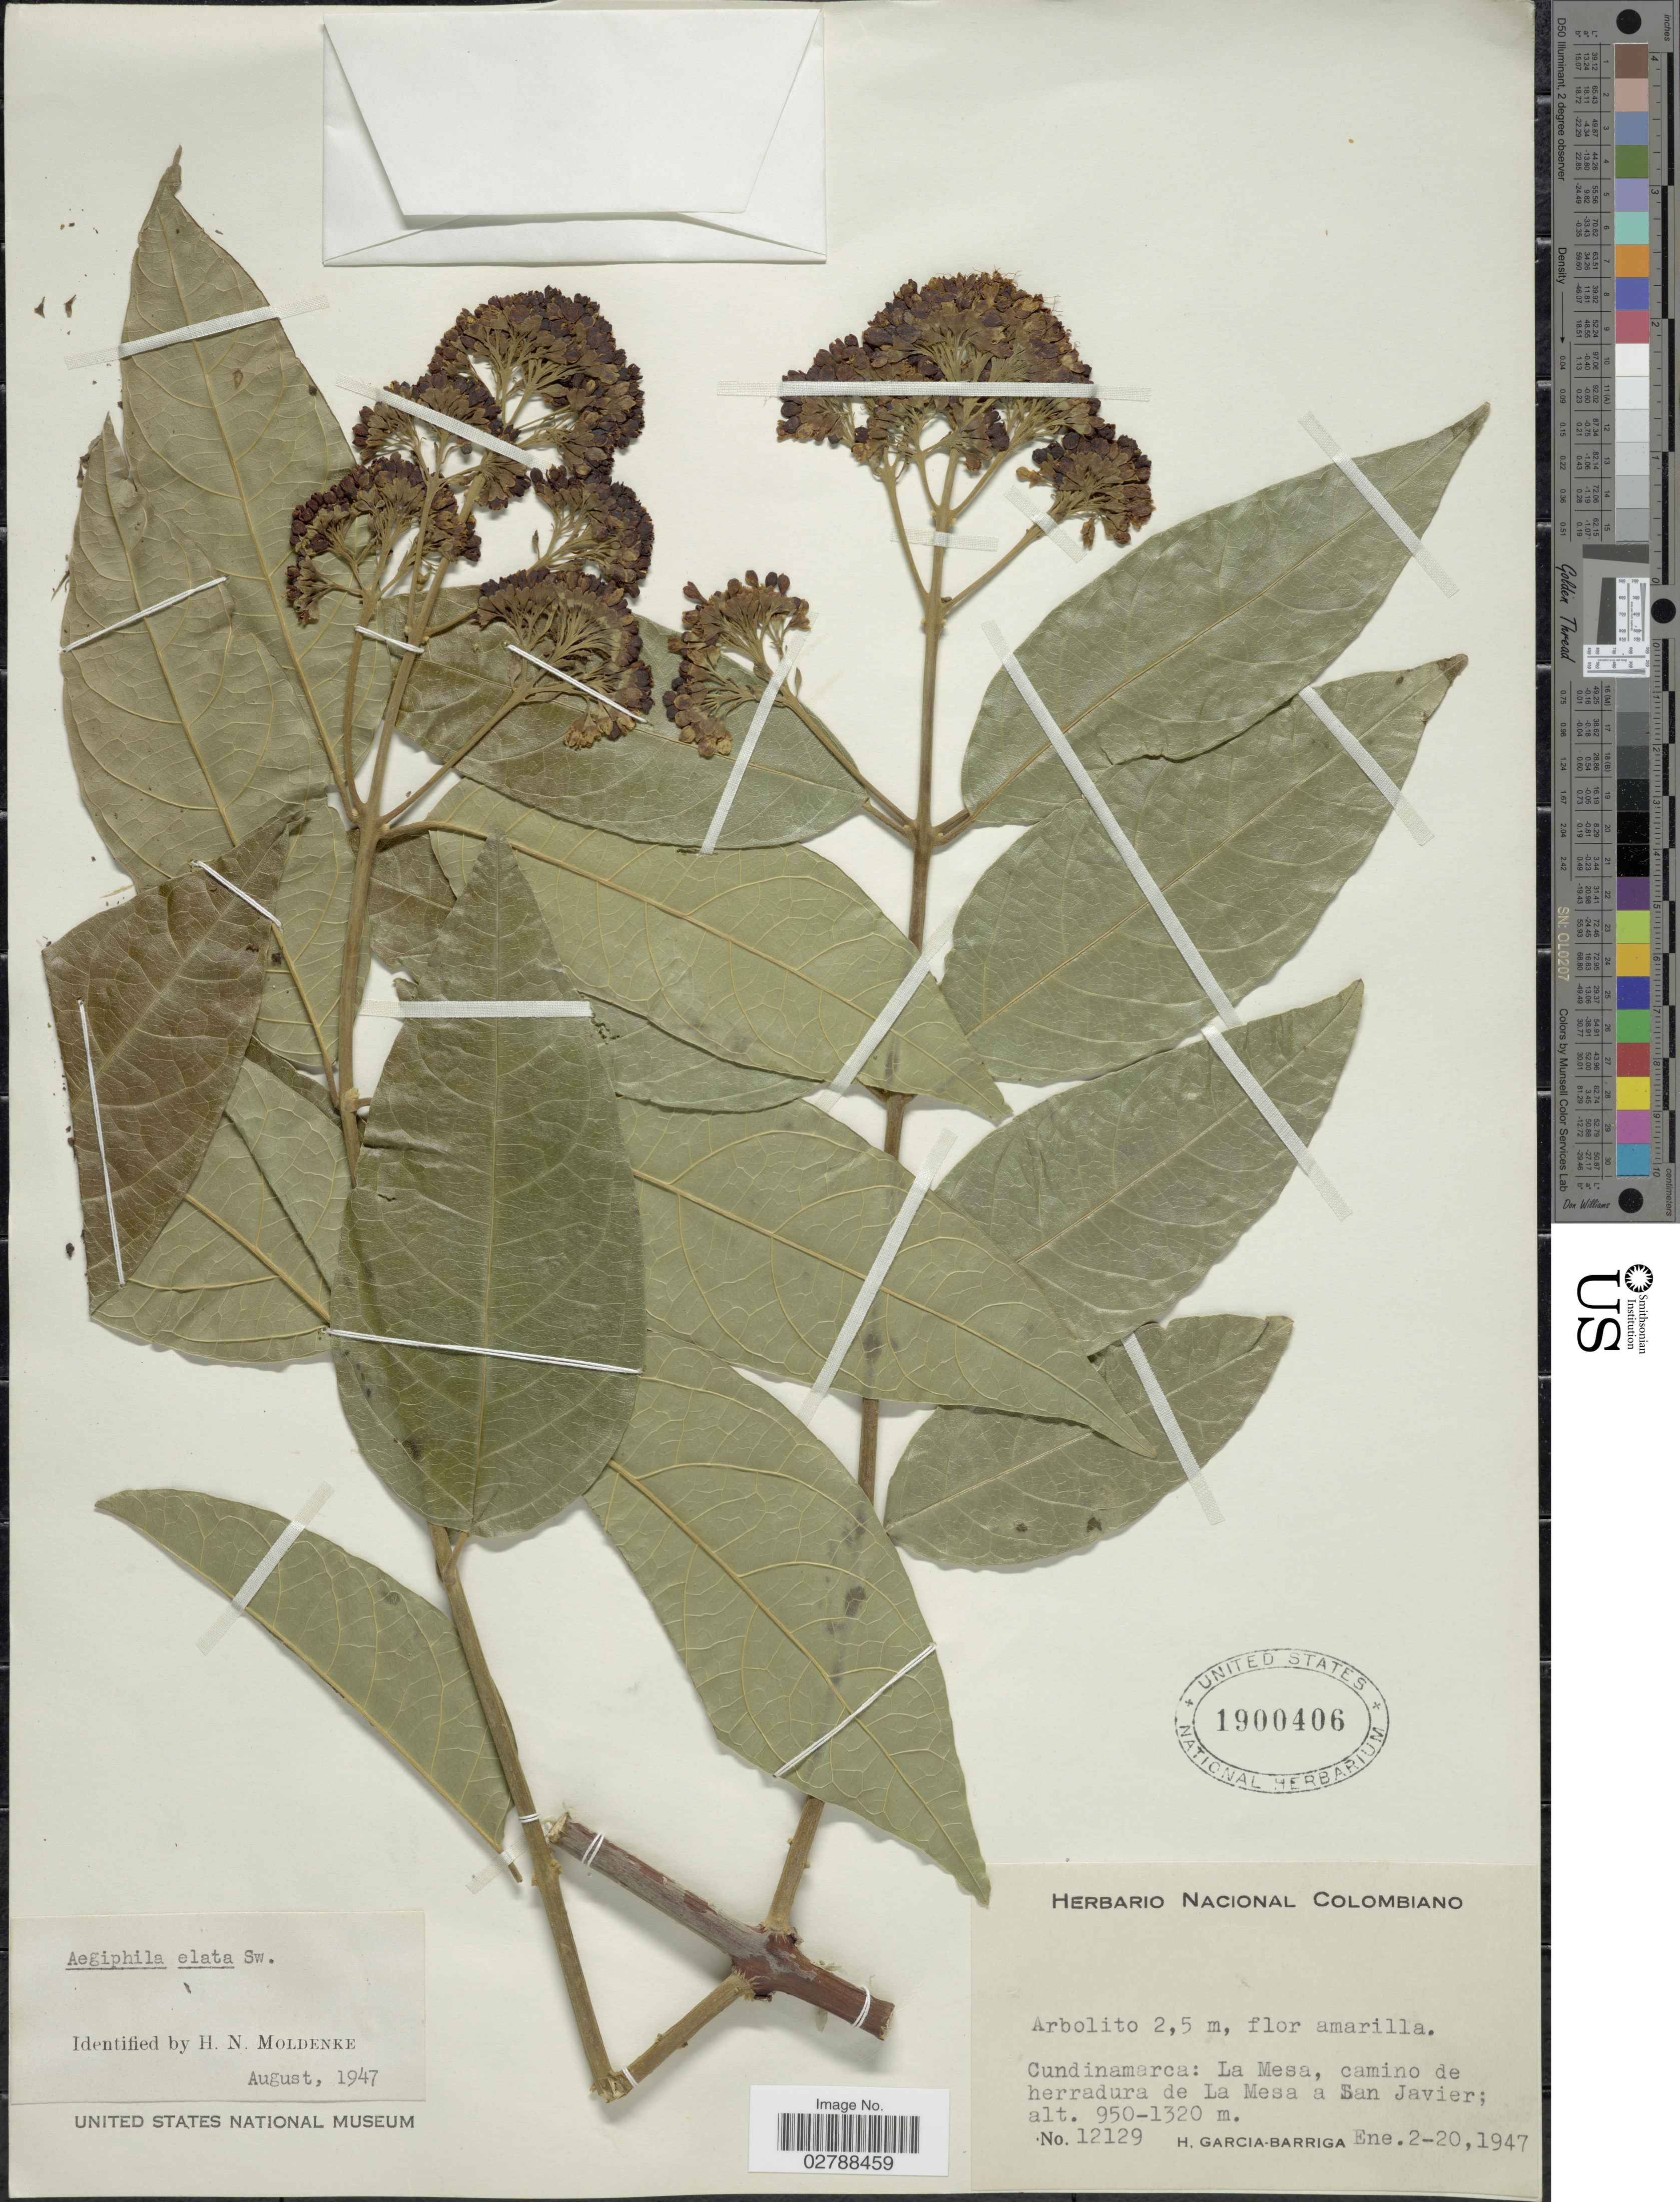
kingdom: Plantae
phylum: Tracheophyta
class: Magnoliopsida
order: Lamiales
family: Lamiaceae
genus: Aegiphila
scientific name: Aegiphila elata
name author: Sw.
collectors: H. García Barriga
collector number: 12129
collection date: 1947-01-02/1947-01-20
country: Colombia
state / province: Cundinamarca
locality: La Mesa, camino de herradura de La Mesa a San Javier.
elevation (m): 950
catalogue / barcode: US 1900406